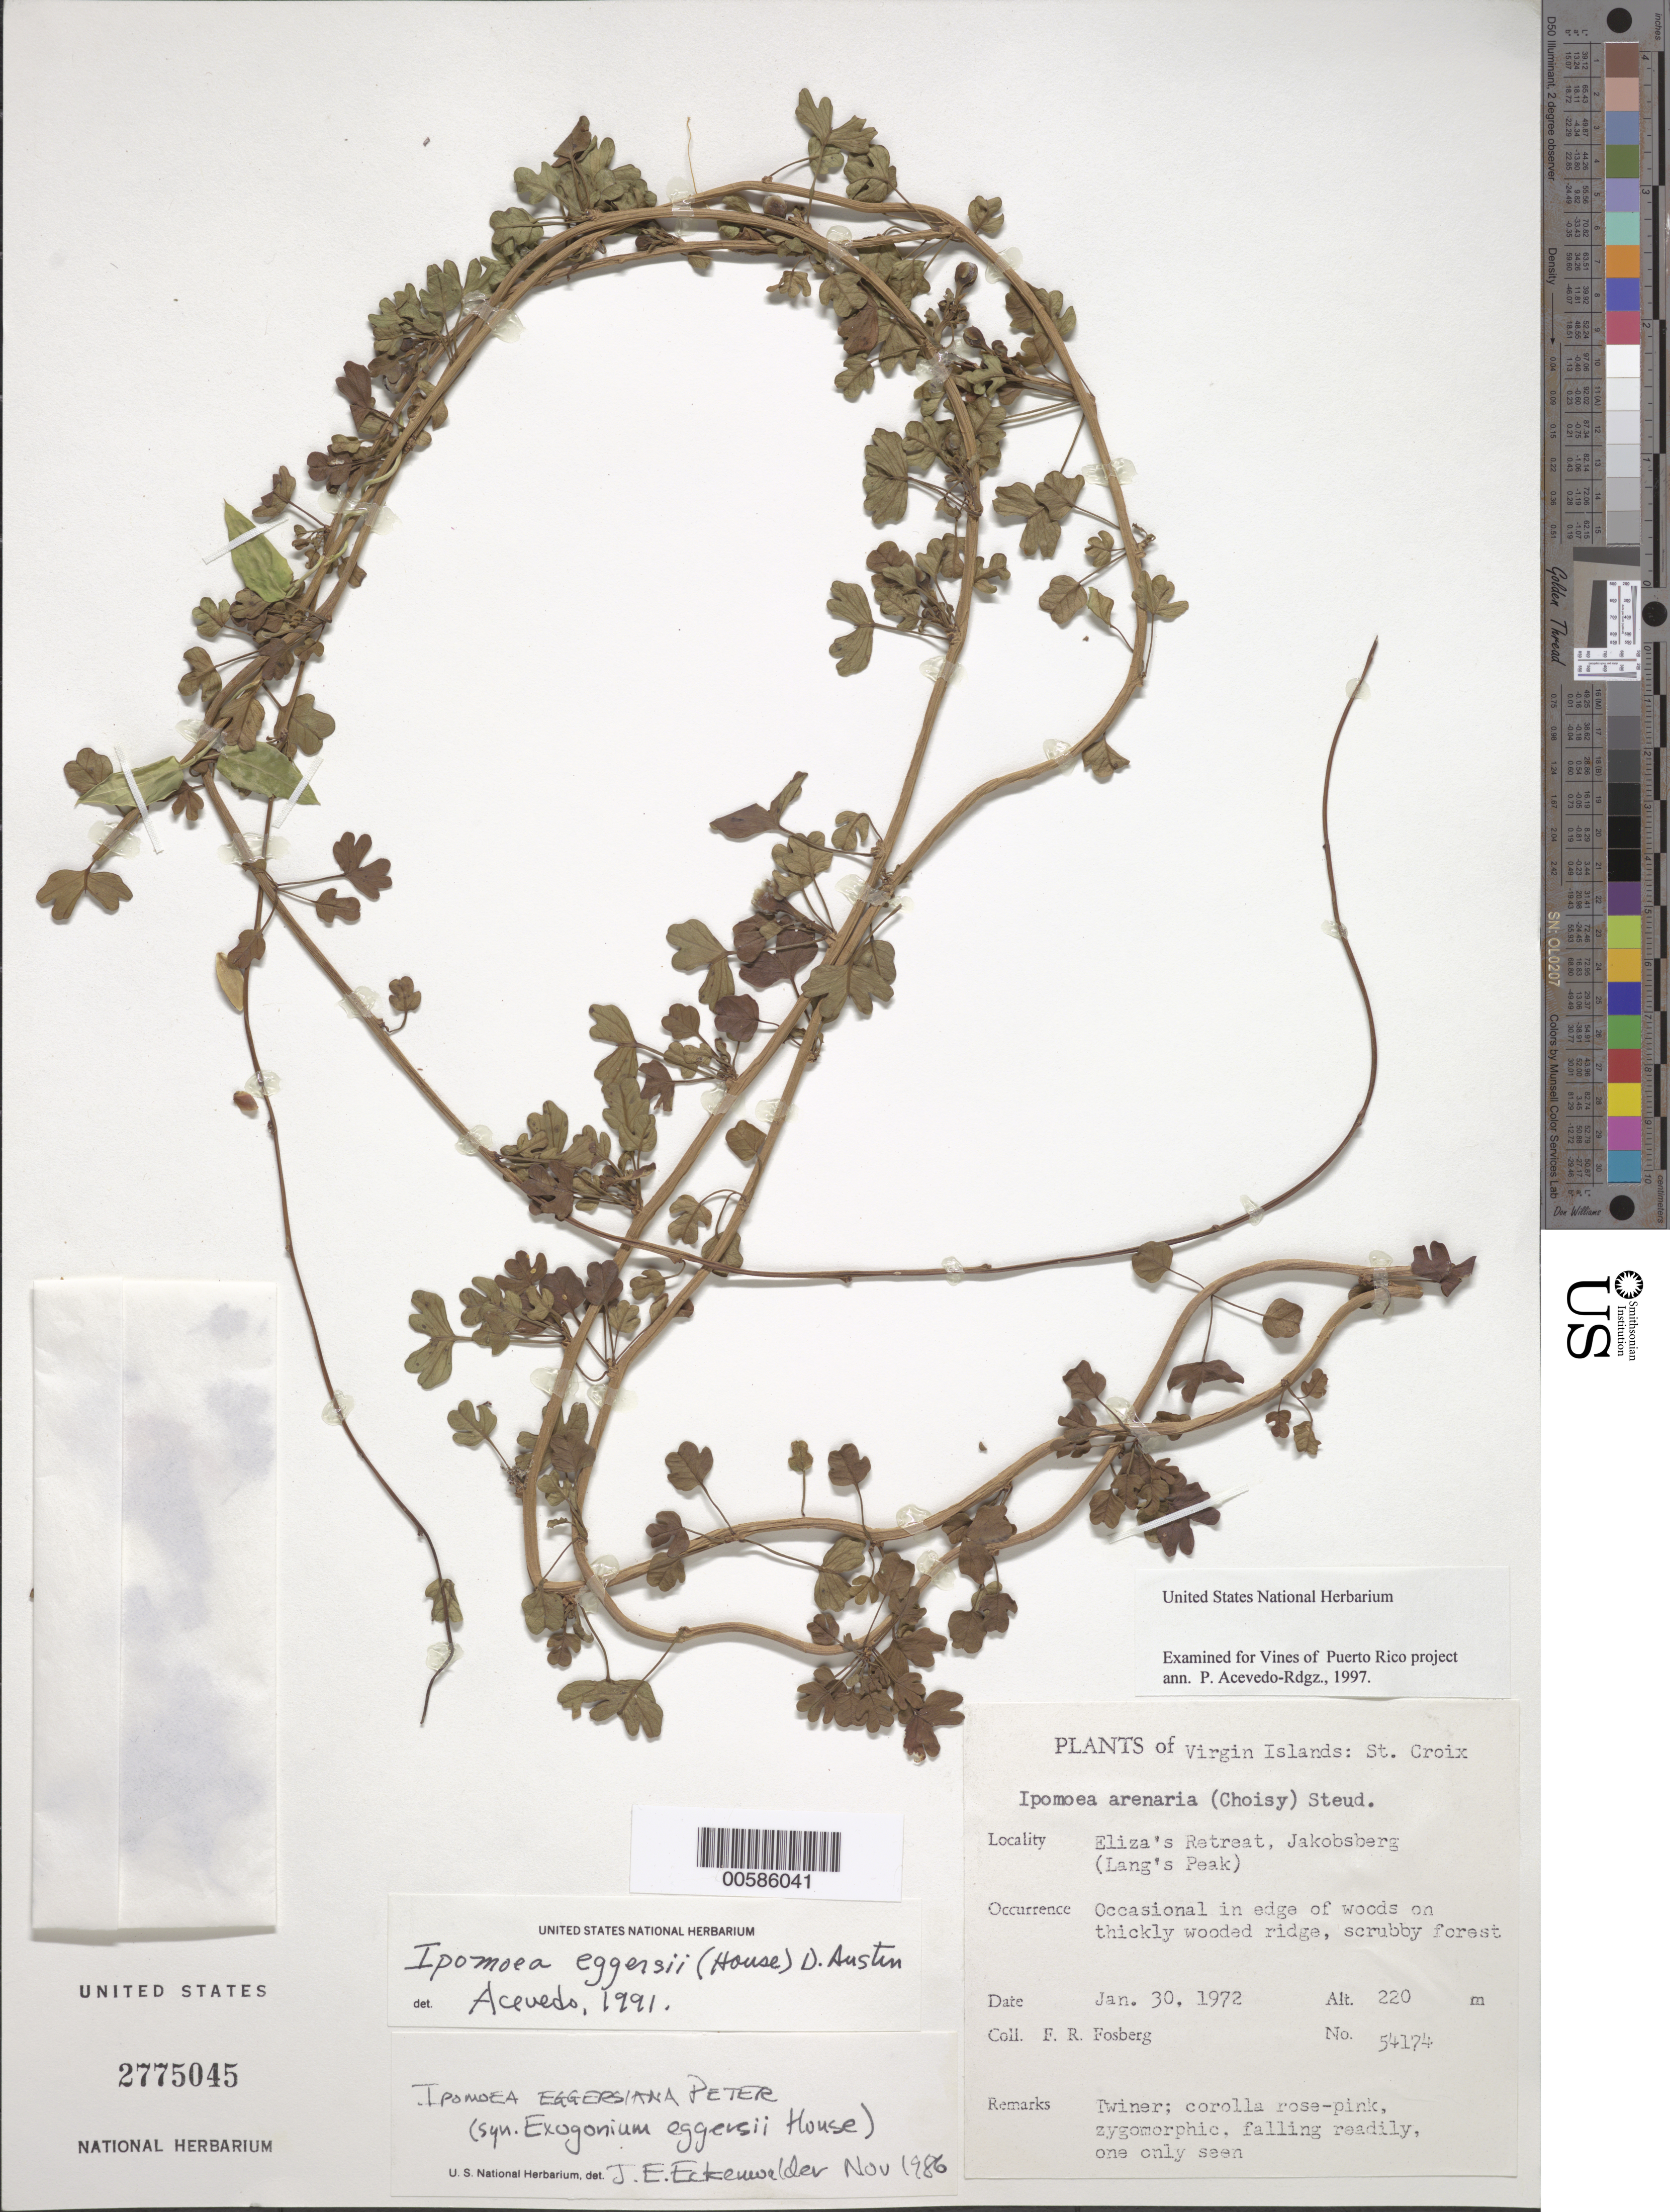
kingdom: Plantae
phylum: Tracheophyta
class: Magnoliopsida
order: Solanales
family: Convolvulaceae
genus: Ipomoea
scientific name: Ipomoea eggersii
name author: (House) D.F. Austin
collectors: F. R. Fosberg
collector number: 54174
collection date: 1972-01-30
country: U.S. Virgin Islands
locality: Virgin Islands: St. Croix, Eliza's Retreat, Jakobsberg (Lang's Peak).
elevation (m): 220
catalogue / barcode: US 2775045